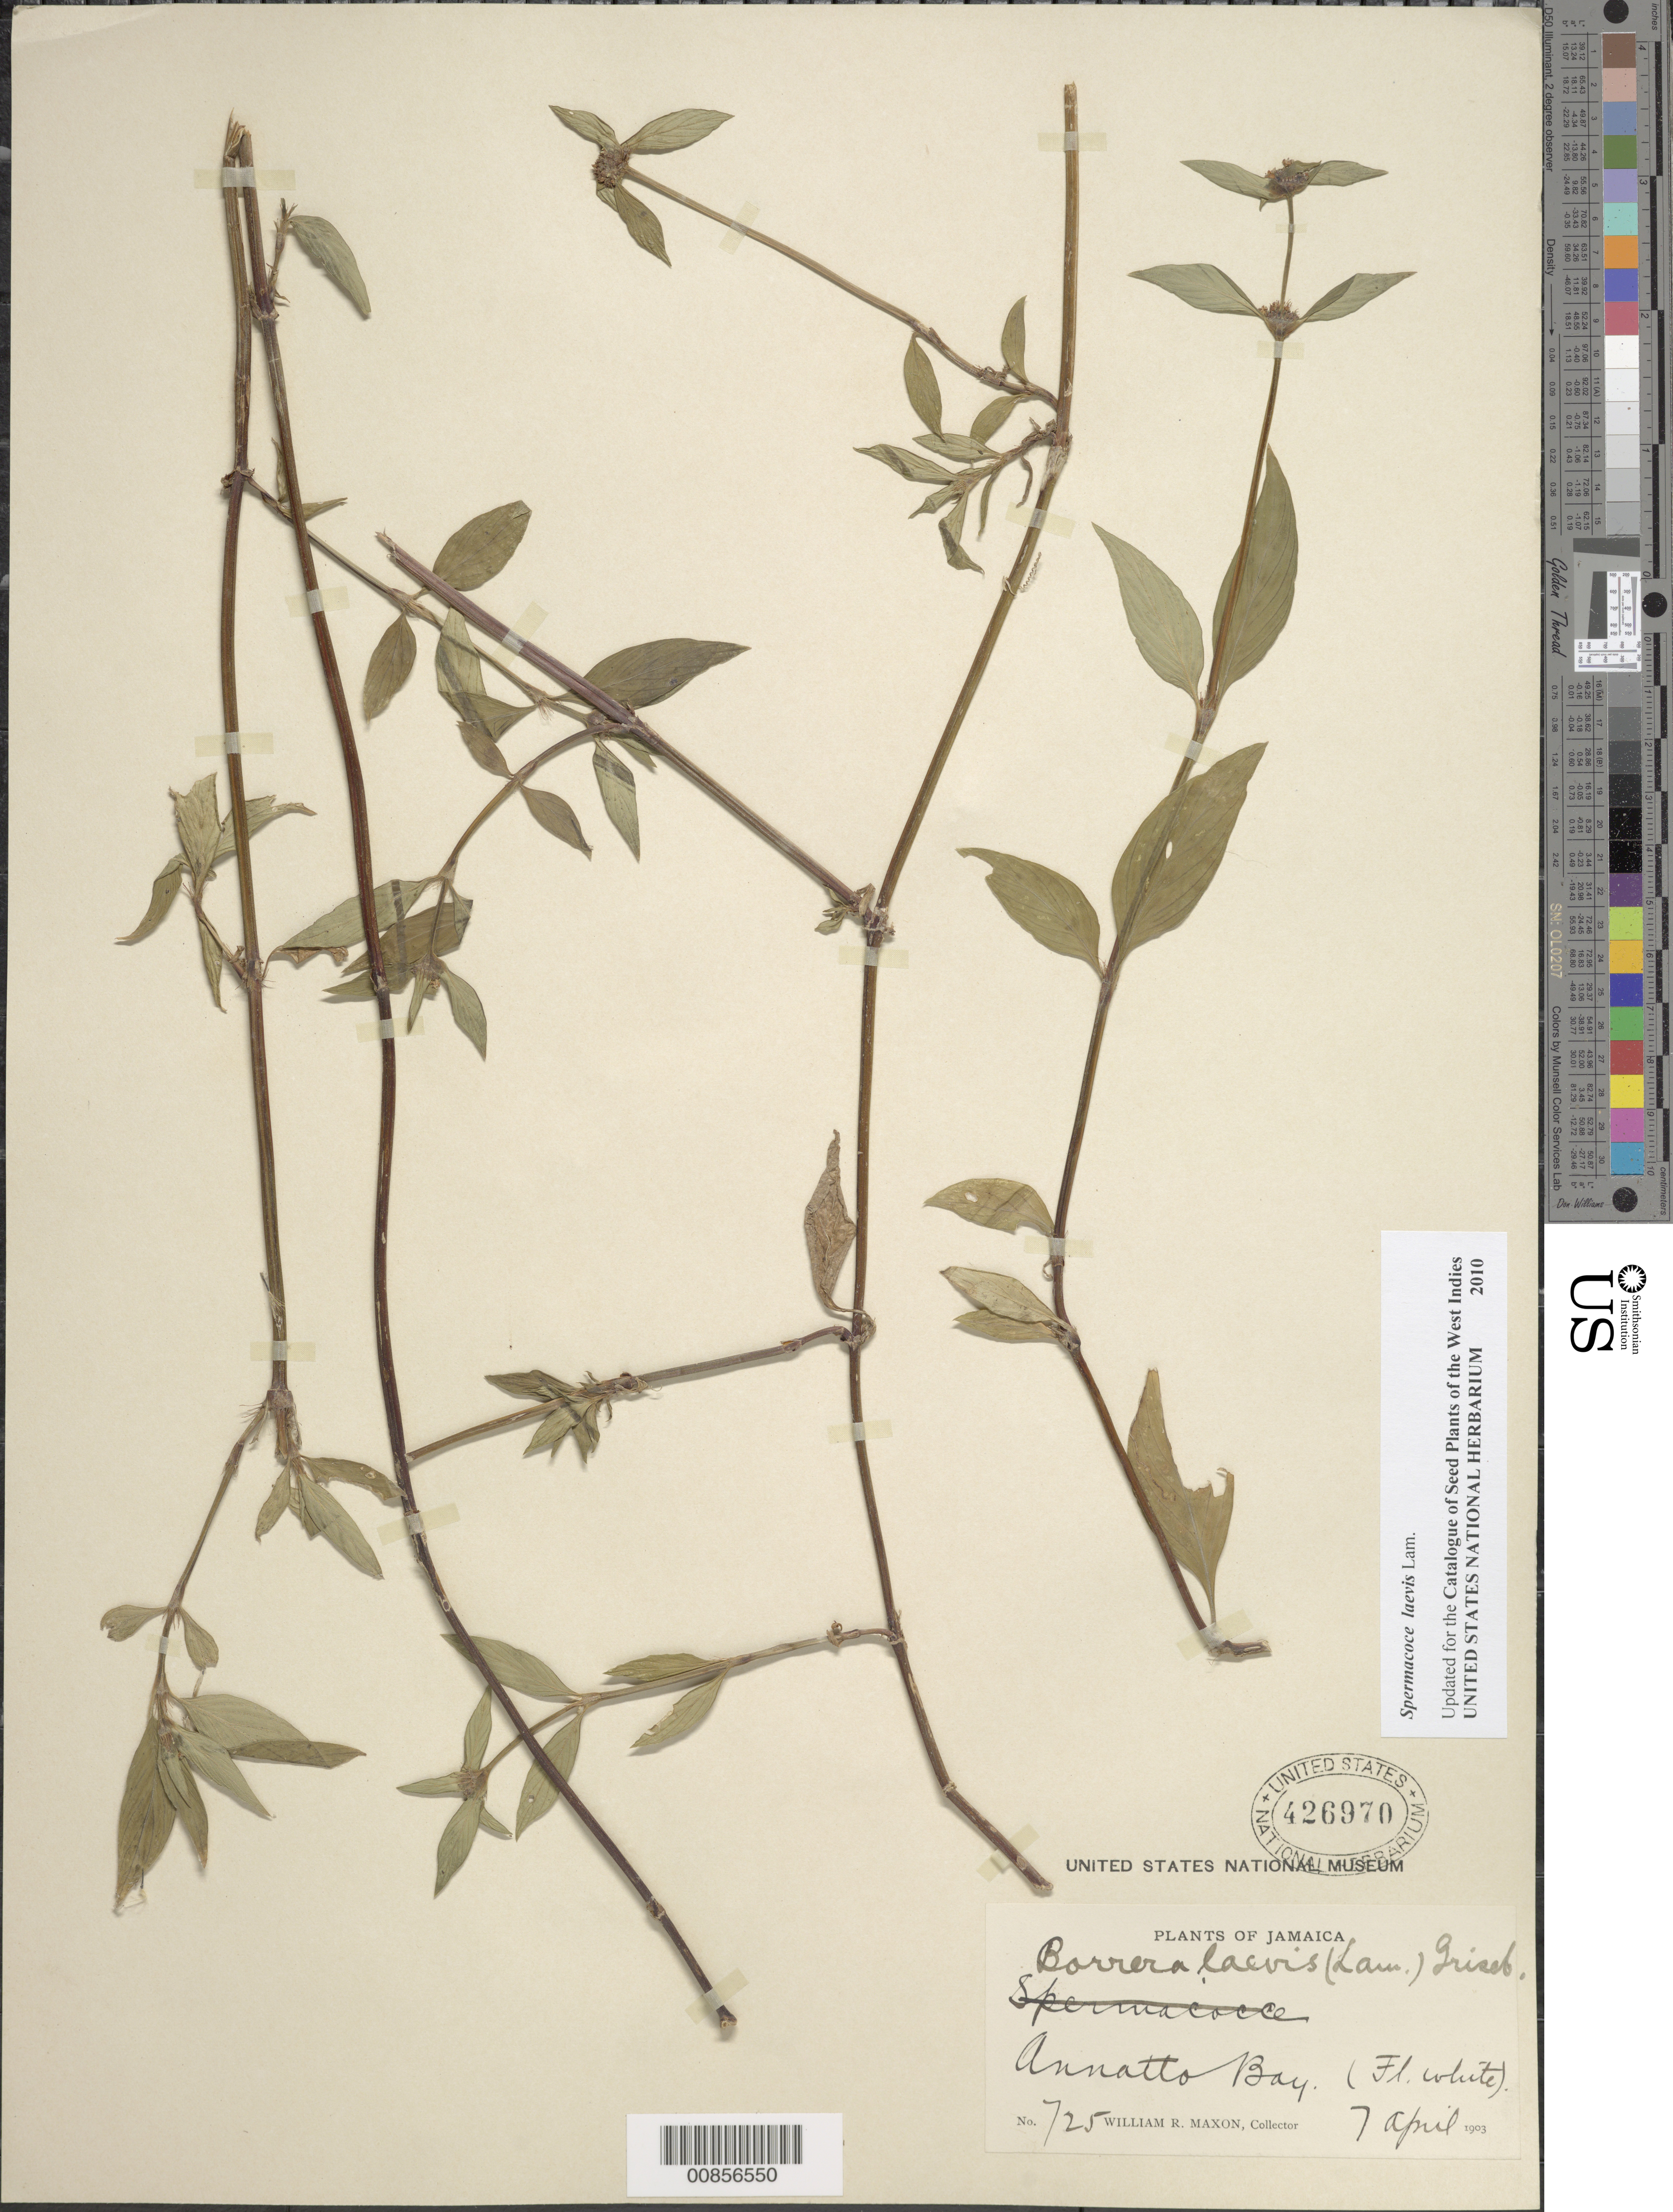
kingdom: Plantae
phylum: Tracheophyta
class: Magnoliopsida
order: Gentianales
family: Rubiaceae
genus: Spermacoce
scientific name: Spermacoce laevis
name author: Lam.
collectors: W. R. Maxon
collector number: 725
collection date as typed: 07 Apr 1903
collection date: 1903-04-07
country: Jamaica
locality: Annatto Bay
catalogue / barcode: US 426970